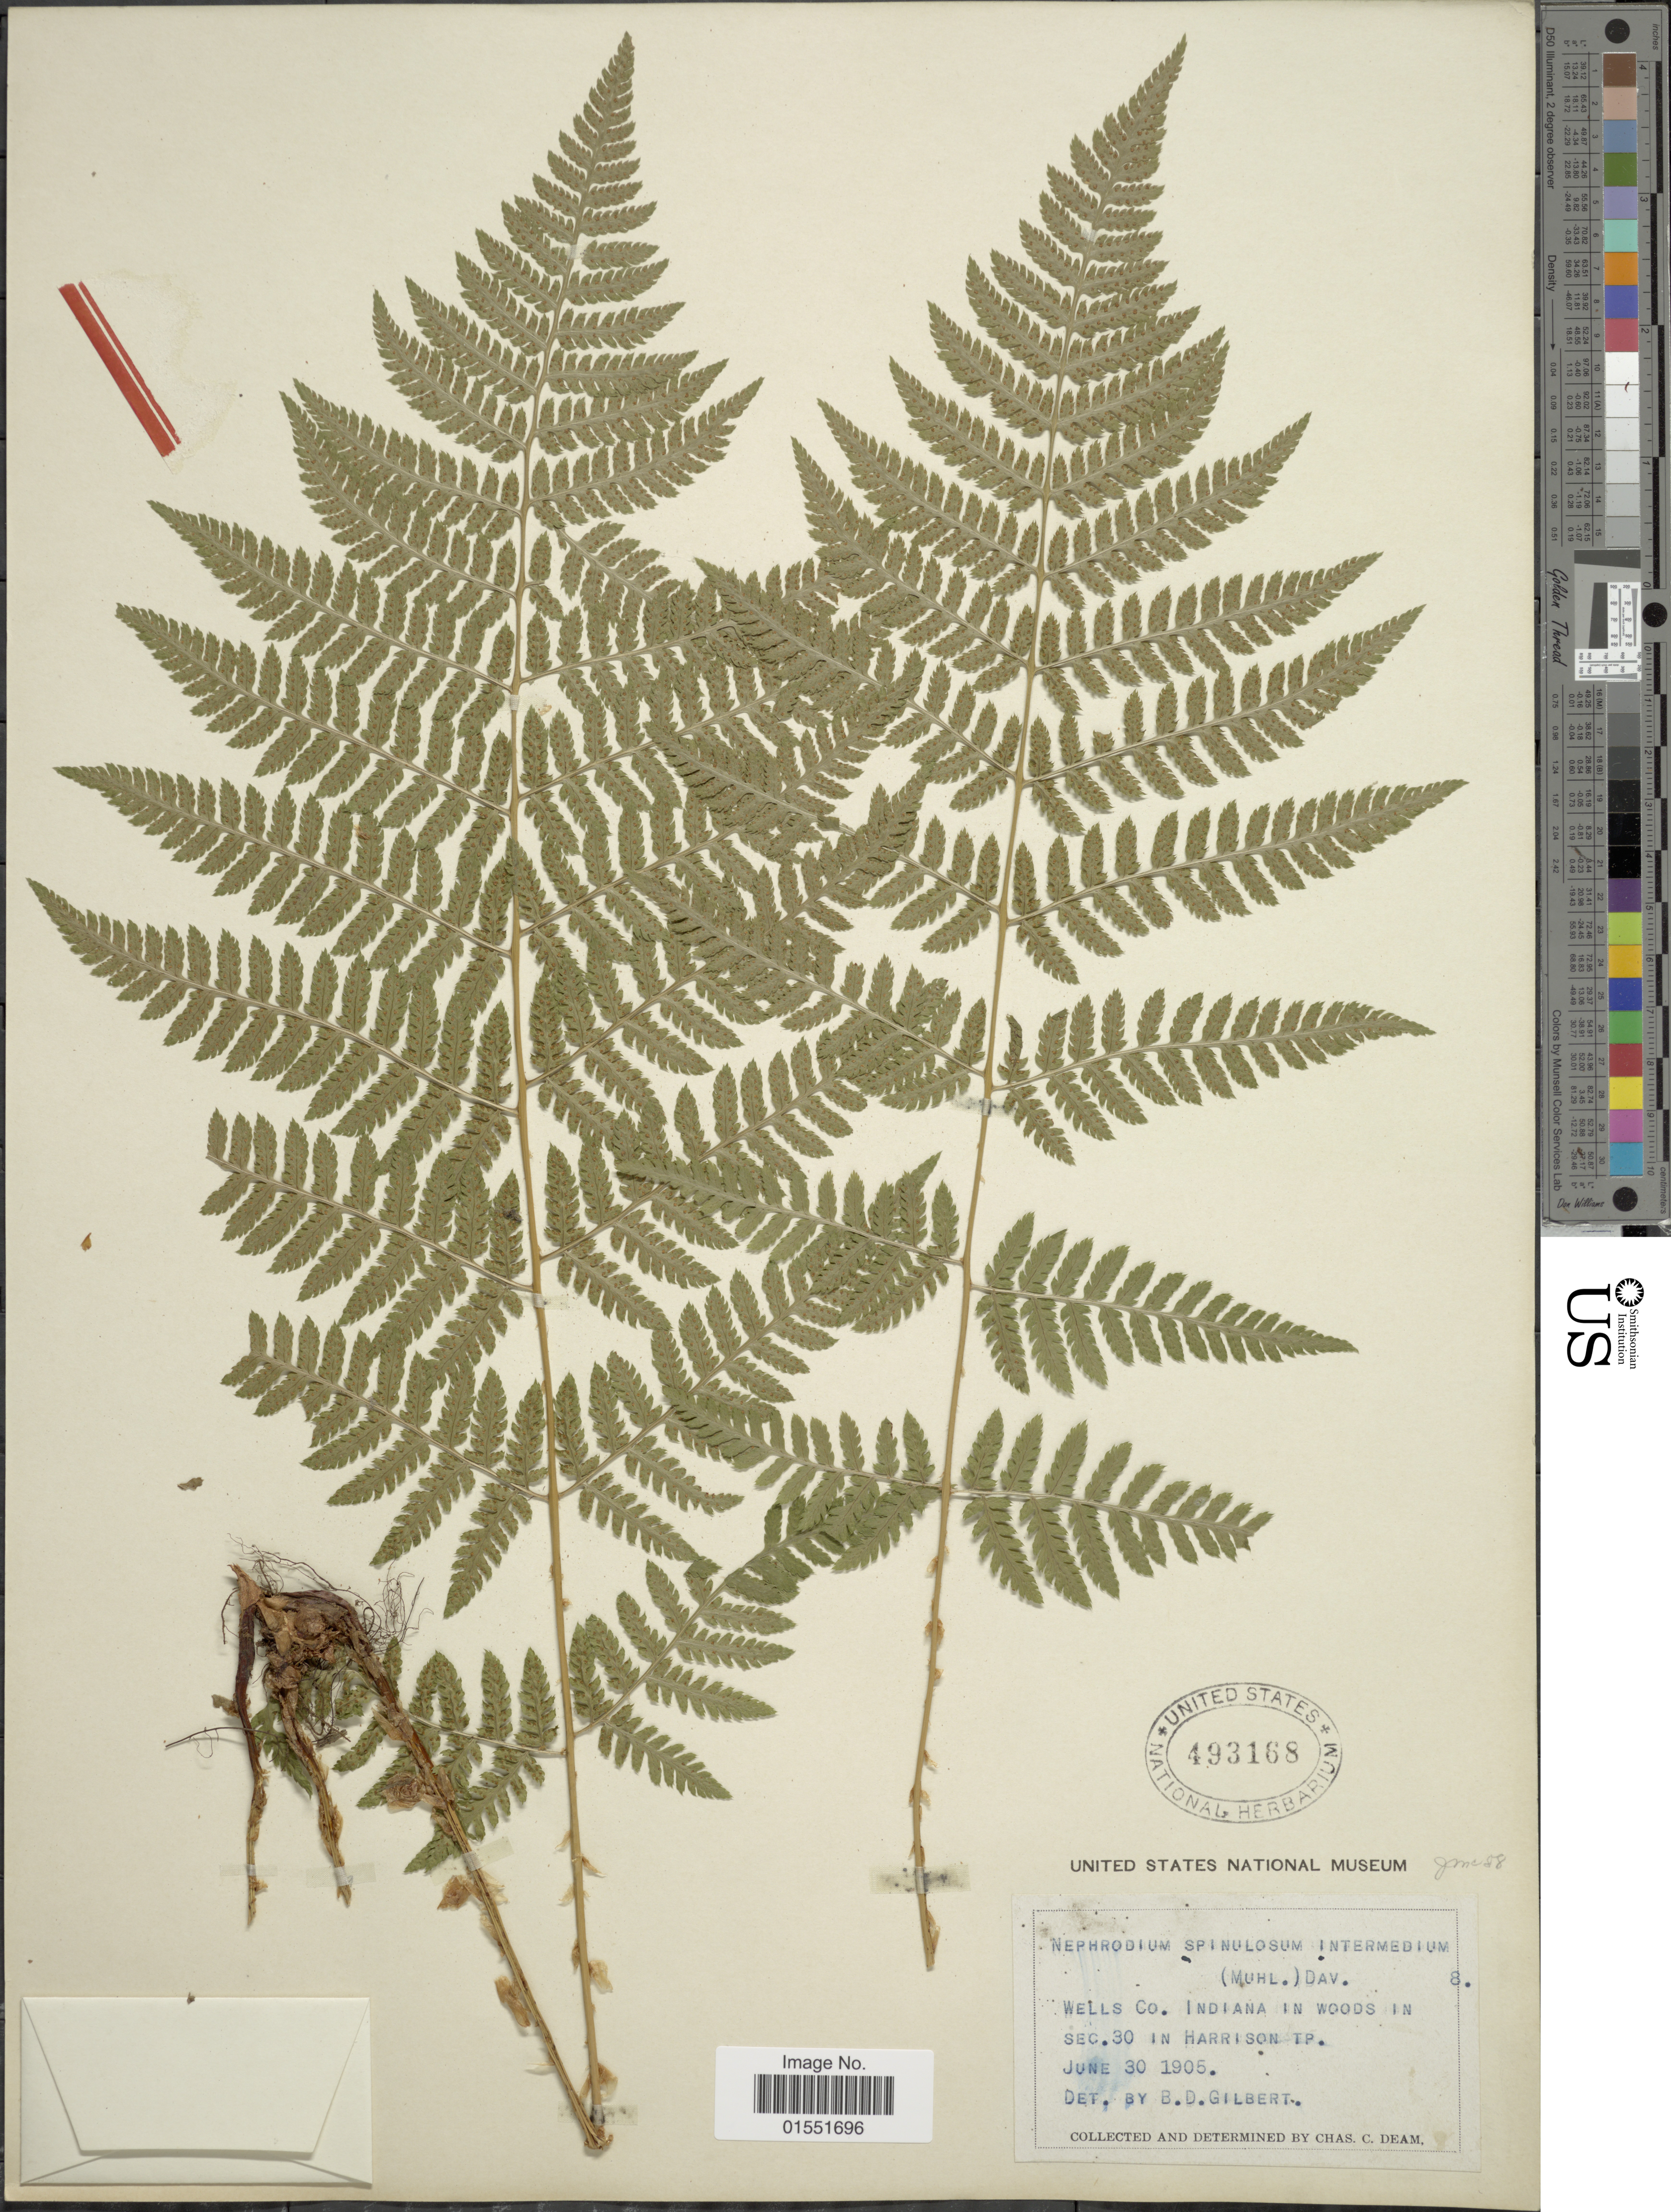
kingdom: Plantae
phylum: Tracheophyta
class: Polypodiopsida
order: Polypodiales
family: Dryopteridaceae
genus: Dryopteris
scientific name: Dryopteris intermedia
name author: (Muhl.) A. Gray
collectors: C. C. Deam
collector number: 8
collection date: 1905-06-30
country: United States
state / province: Indiana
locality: Wells Co. In woods in sec. 30 in Harrison Tp.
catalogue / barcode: US 493168